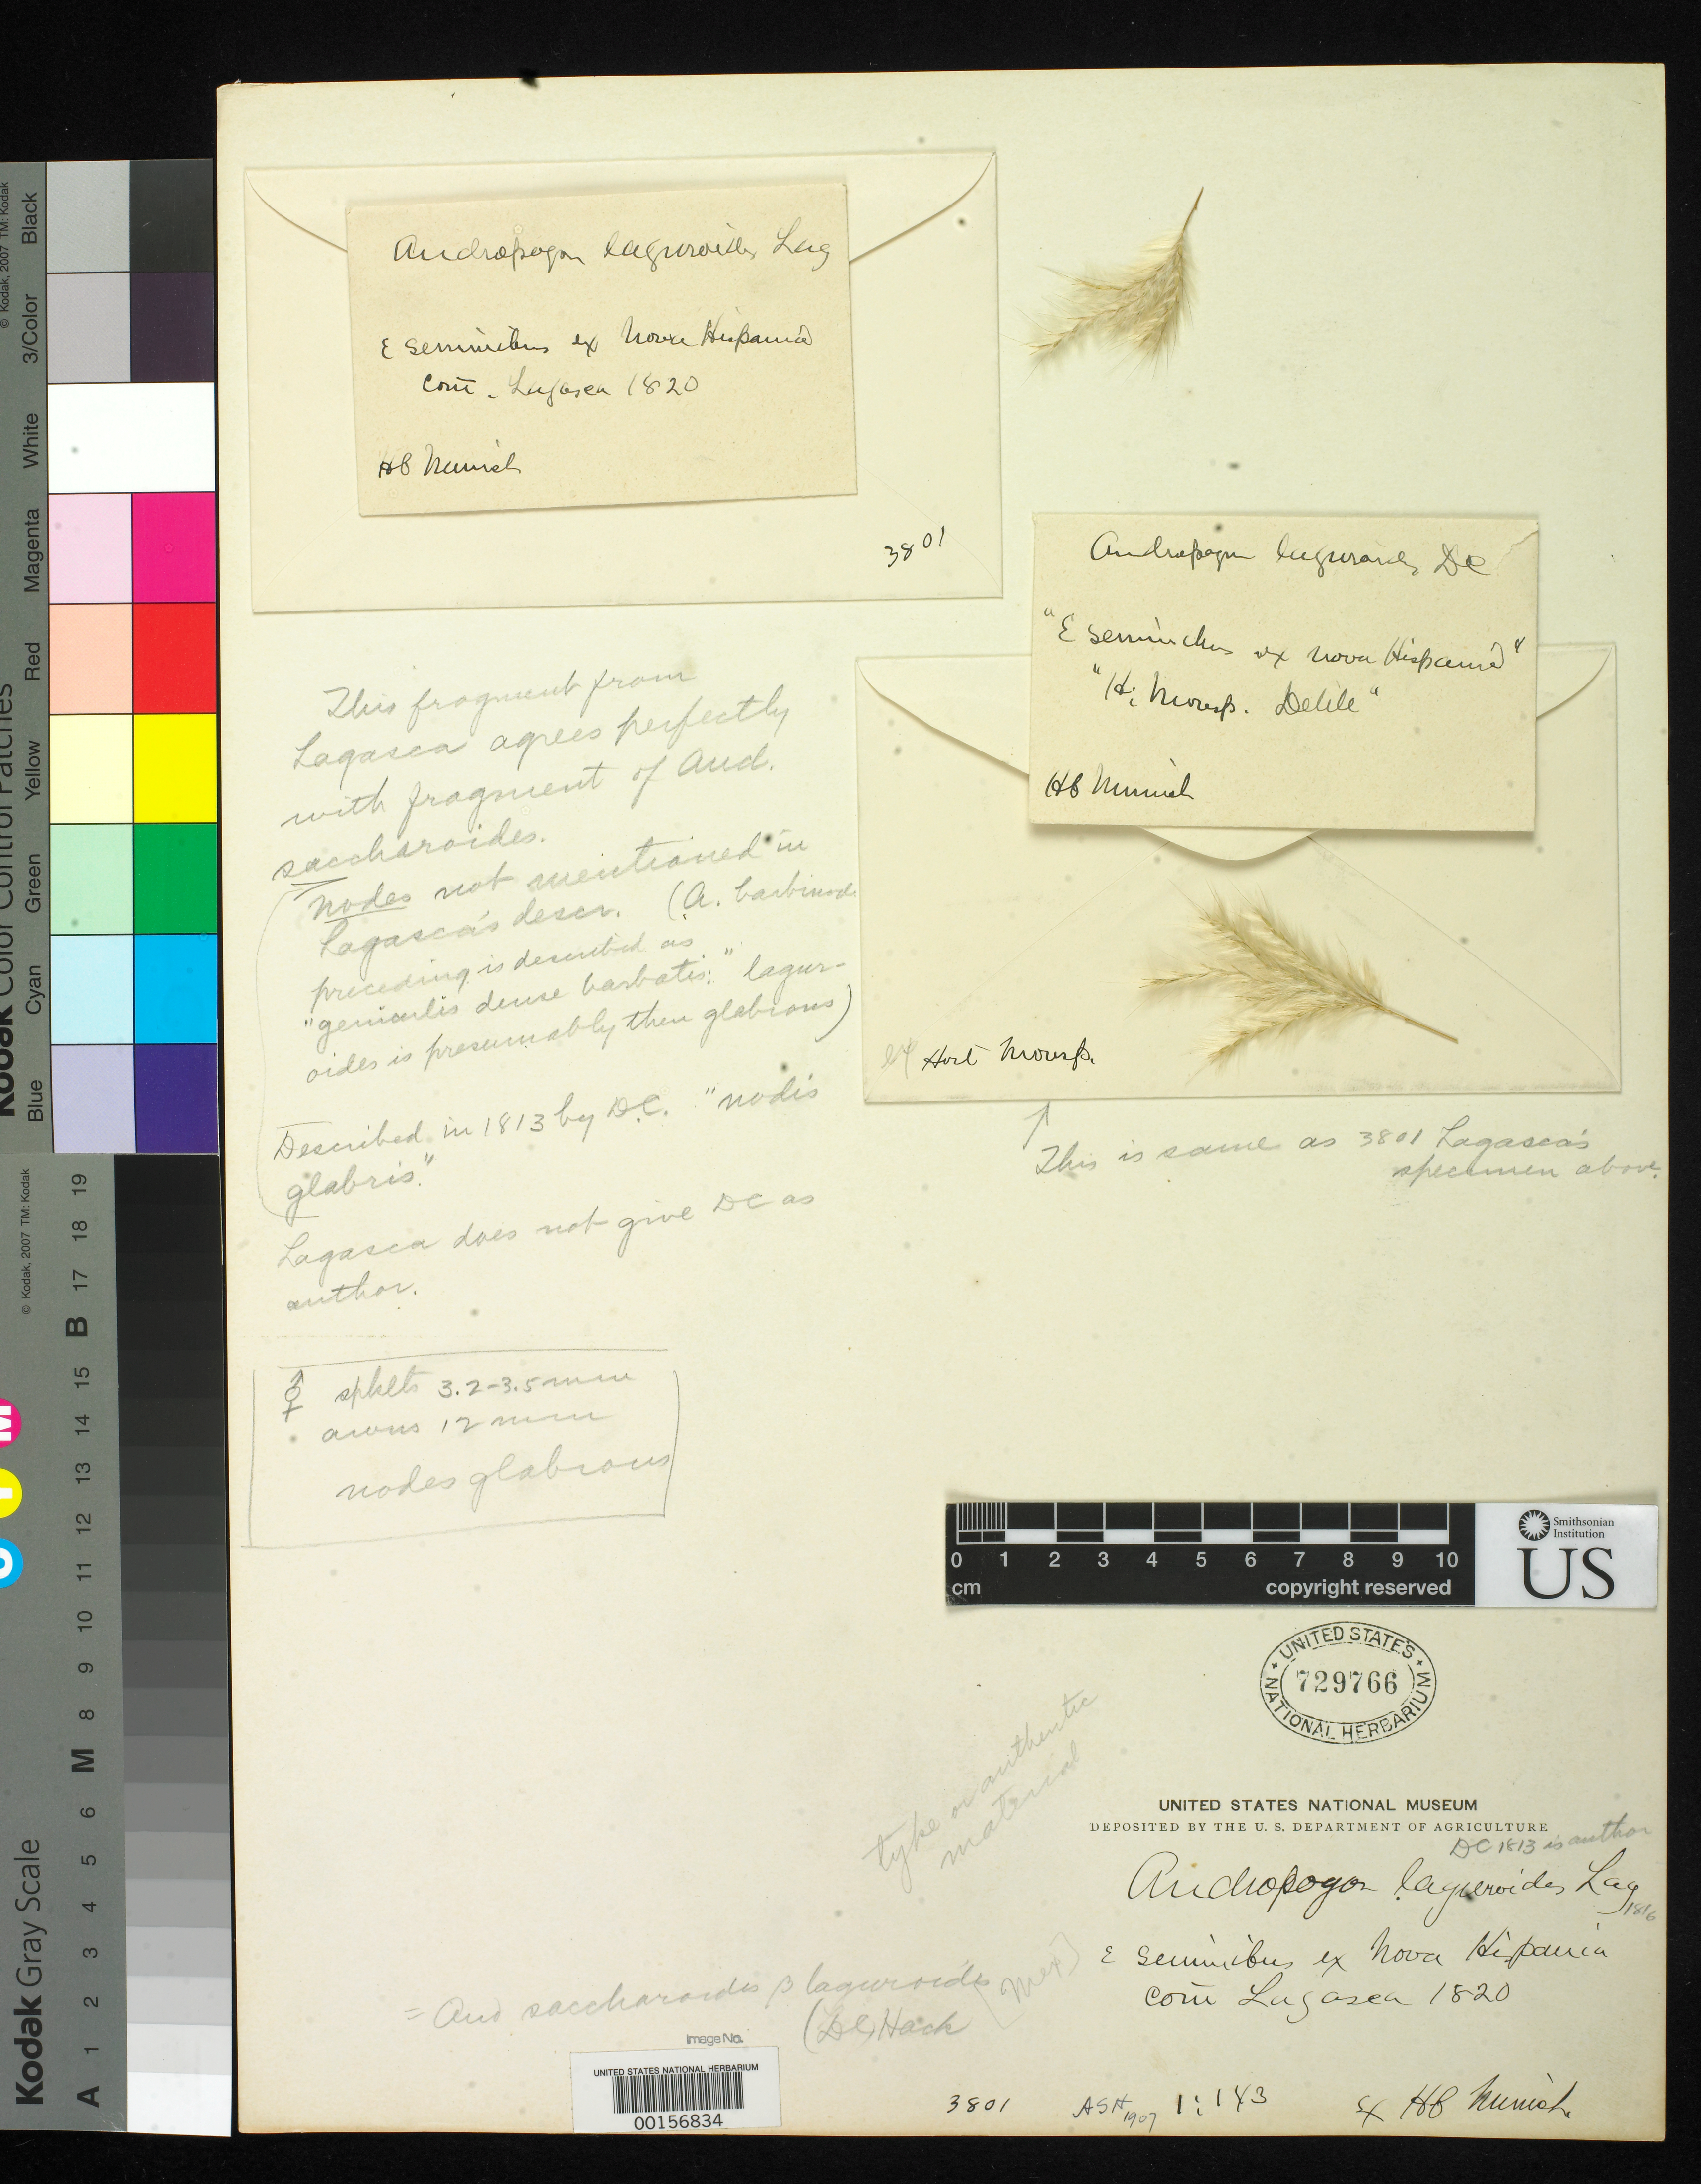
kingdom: Plantae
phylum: Tracheophyta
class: Liliopsida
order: Poales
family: Poaceae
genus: Andropogon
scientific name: Andropogon laguriodes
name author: DC.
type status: Type Fragment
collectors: M. Lagasca y Segura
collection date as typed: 1820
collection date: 1820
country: Mexico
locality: E of Monserrat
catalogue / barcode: US 729766